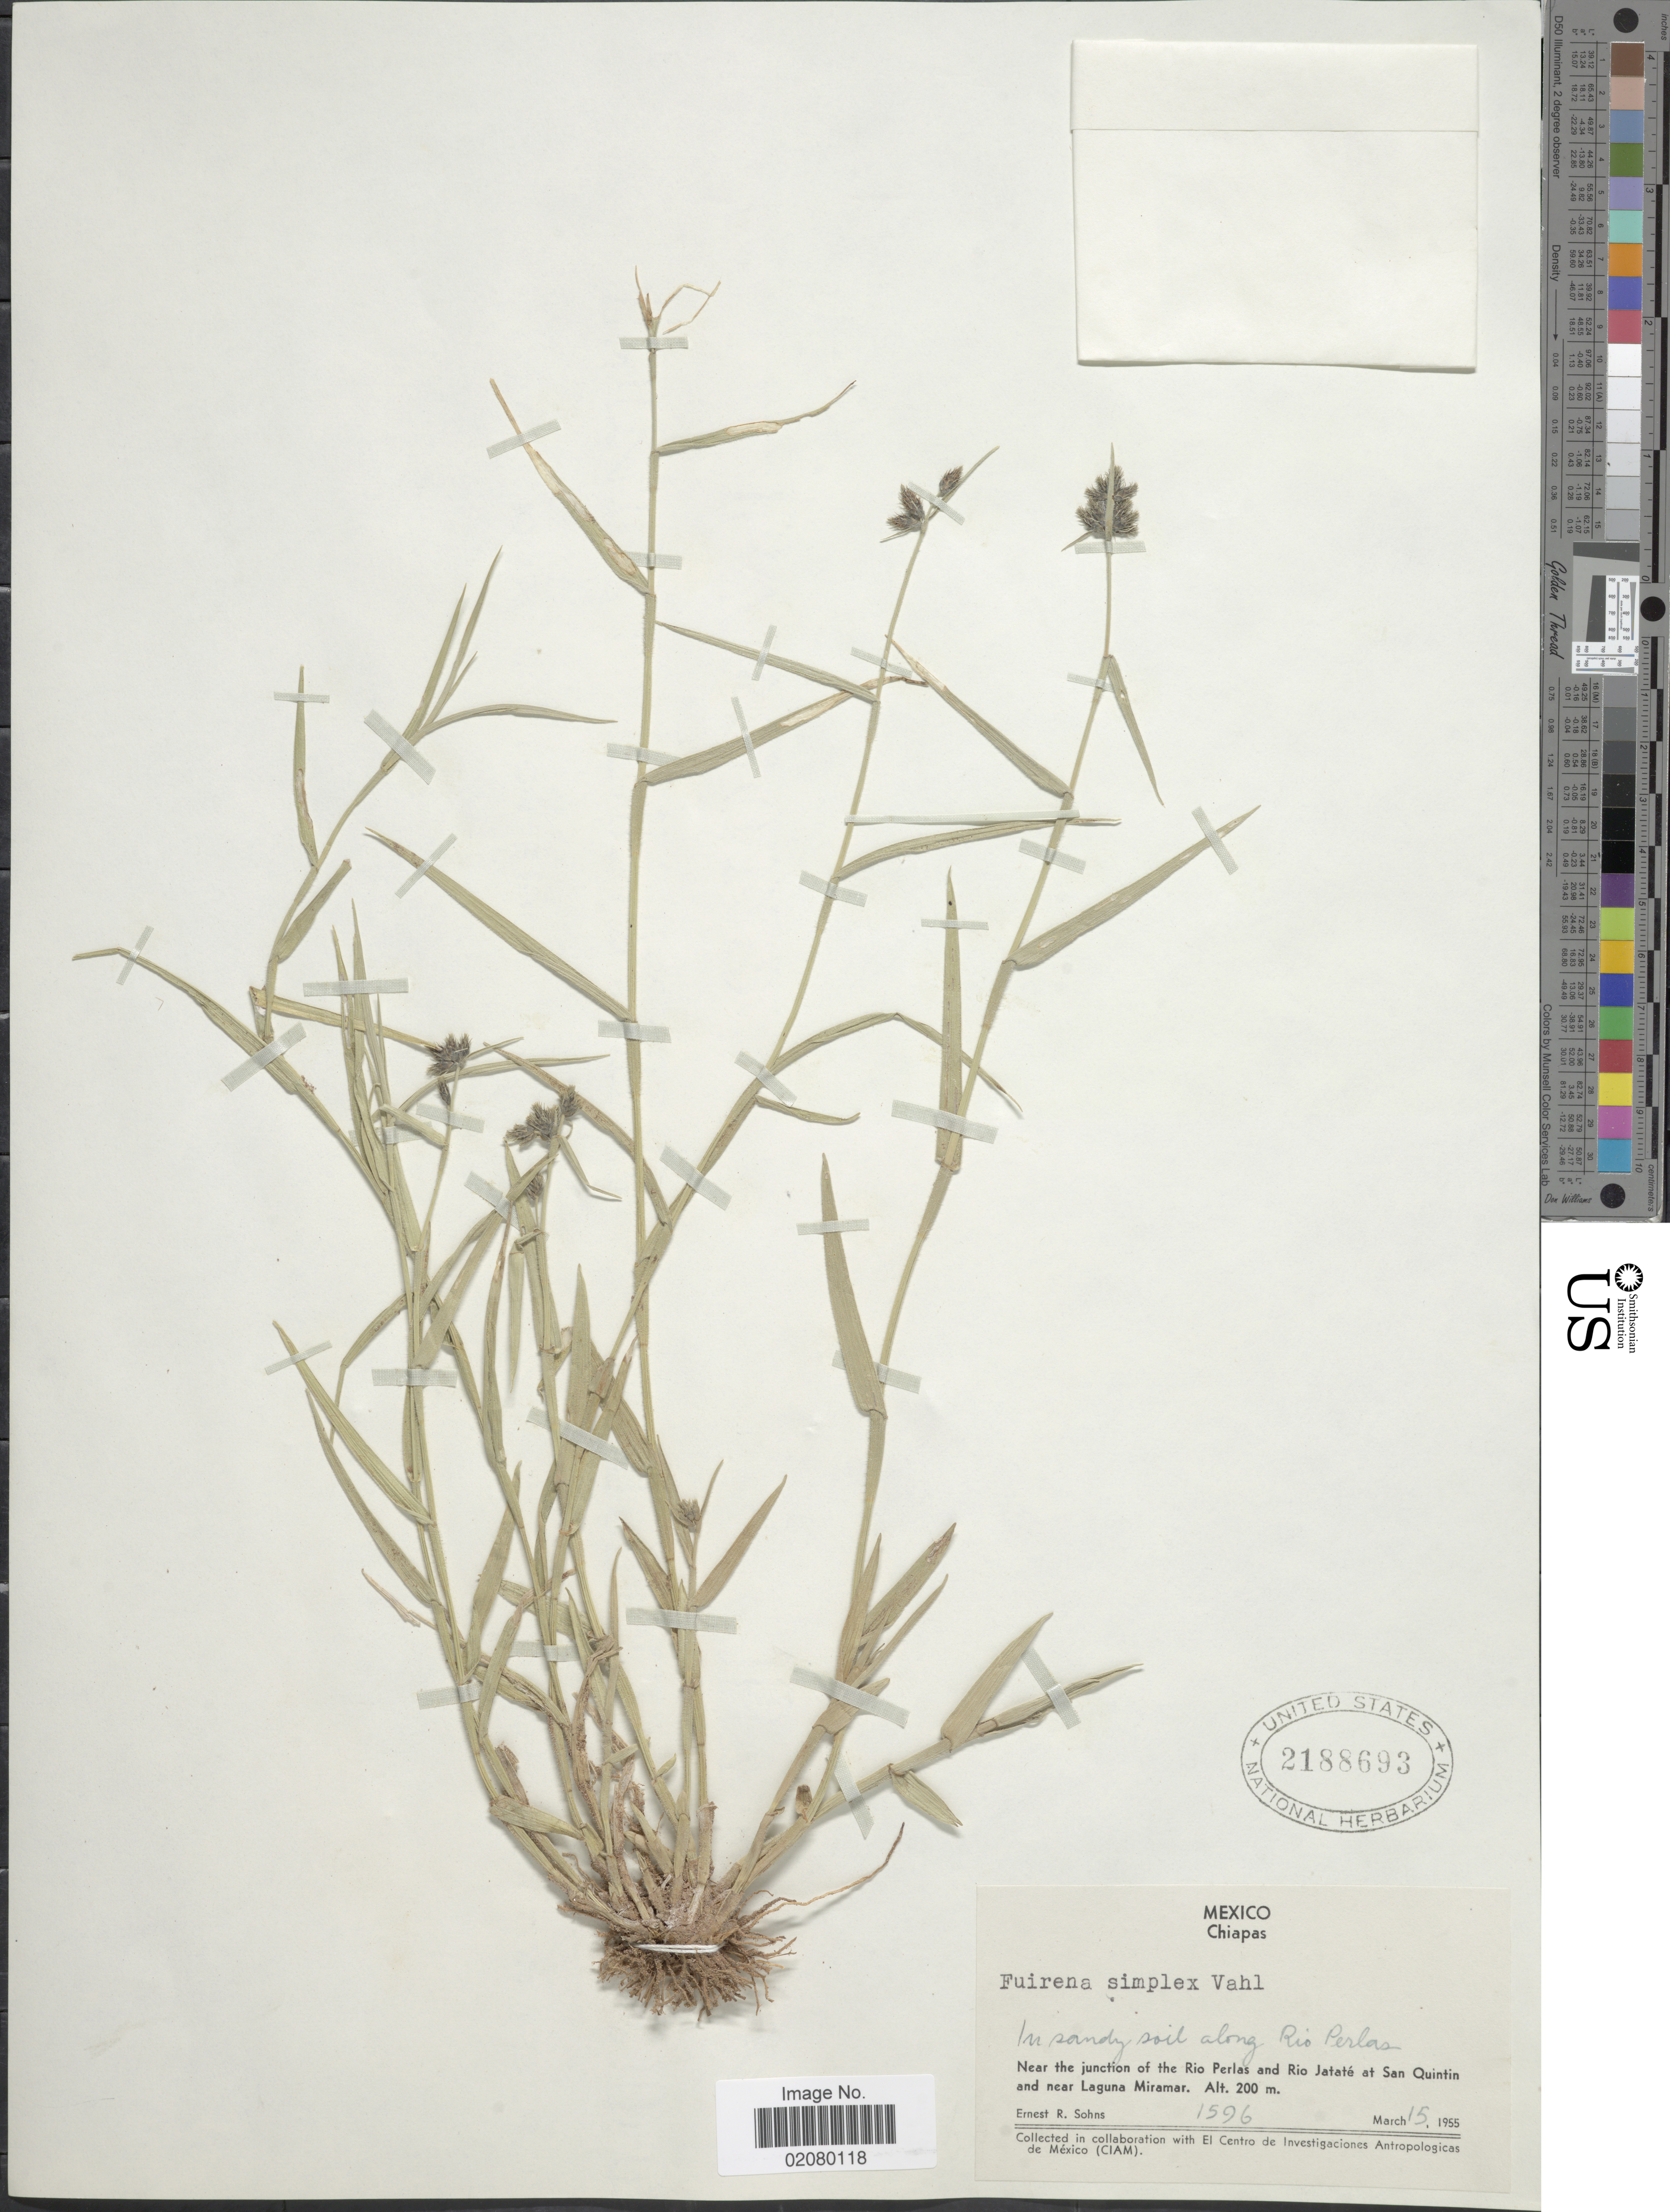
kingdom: Plantae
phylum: Tracheophyta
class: Liliopsida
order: Poales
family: Cyperaceae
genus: Fuirena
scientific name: Fuirena simplex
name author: Vahl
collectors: E. R. Sohns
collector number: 1596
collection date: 1955-03-15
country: Mexico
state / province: Chiapas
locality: In sandy soil along Rio Perlas. Near the junction of the Rio Perlas and Rio Jatate at San Quintin and near Laguna Miramar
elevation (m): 200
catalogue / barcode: US 2188693